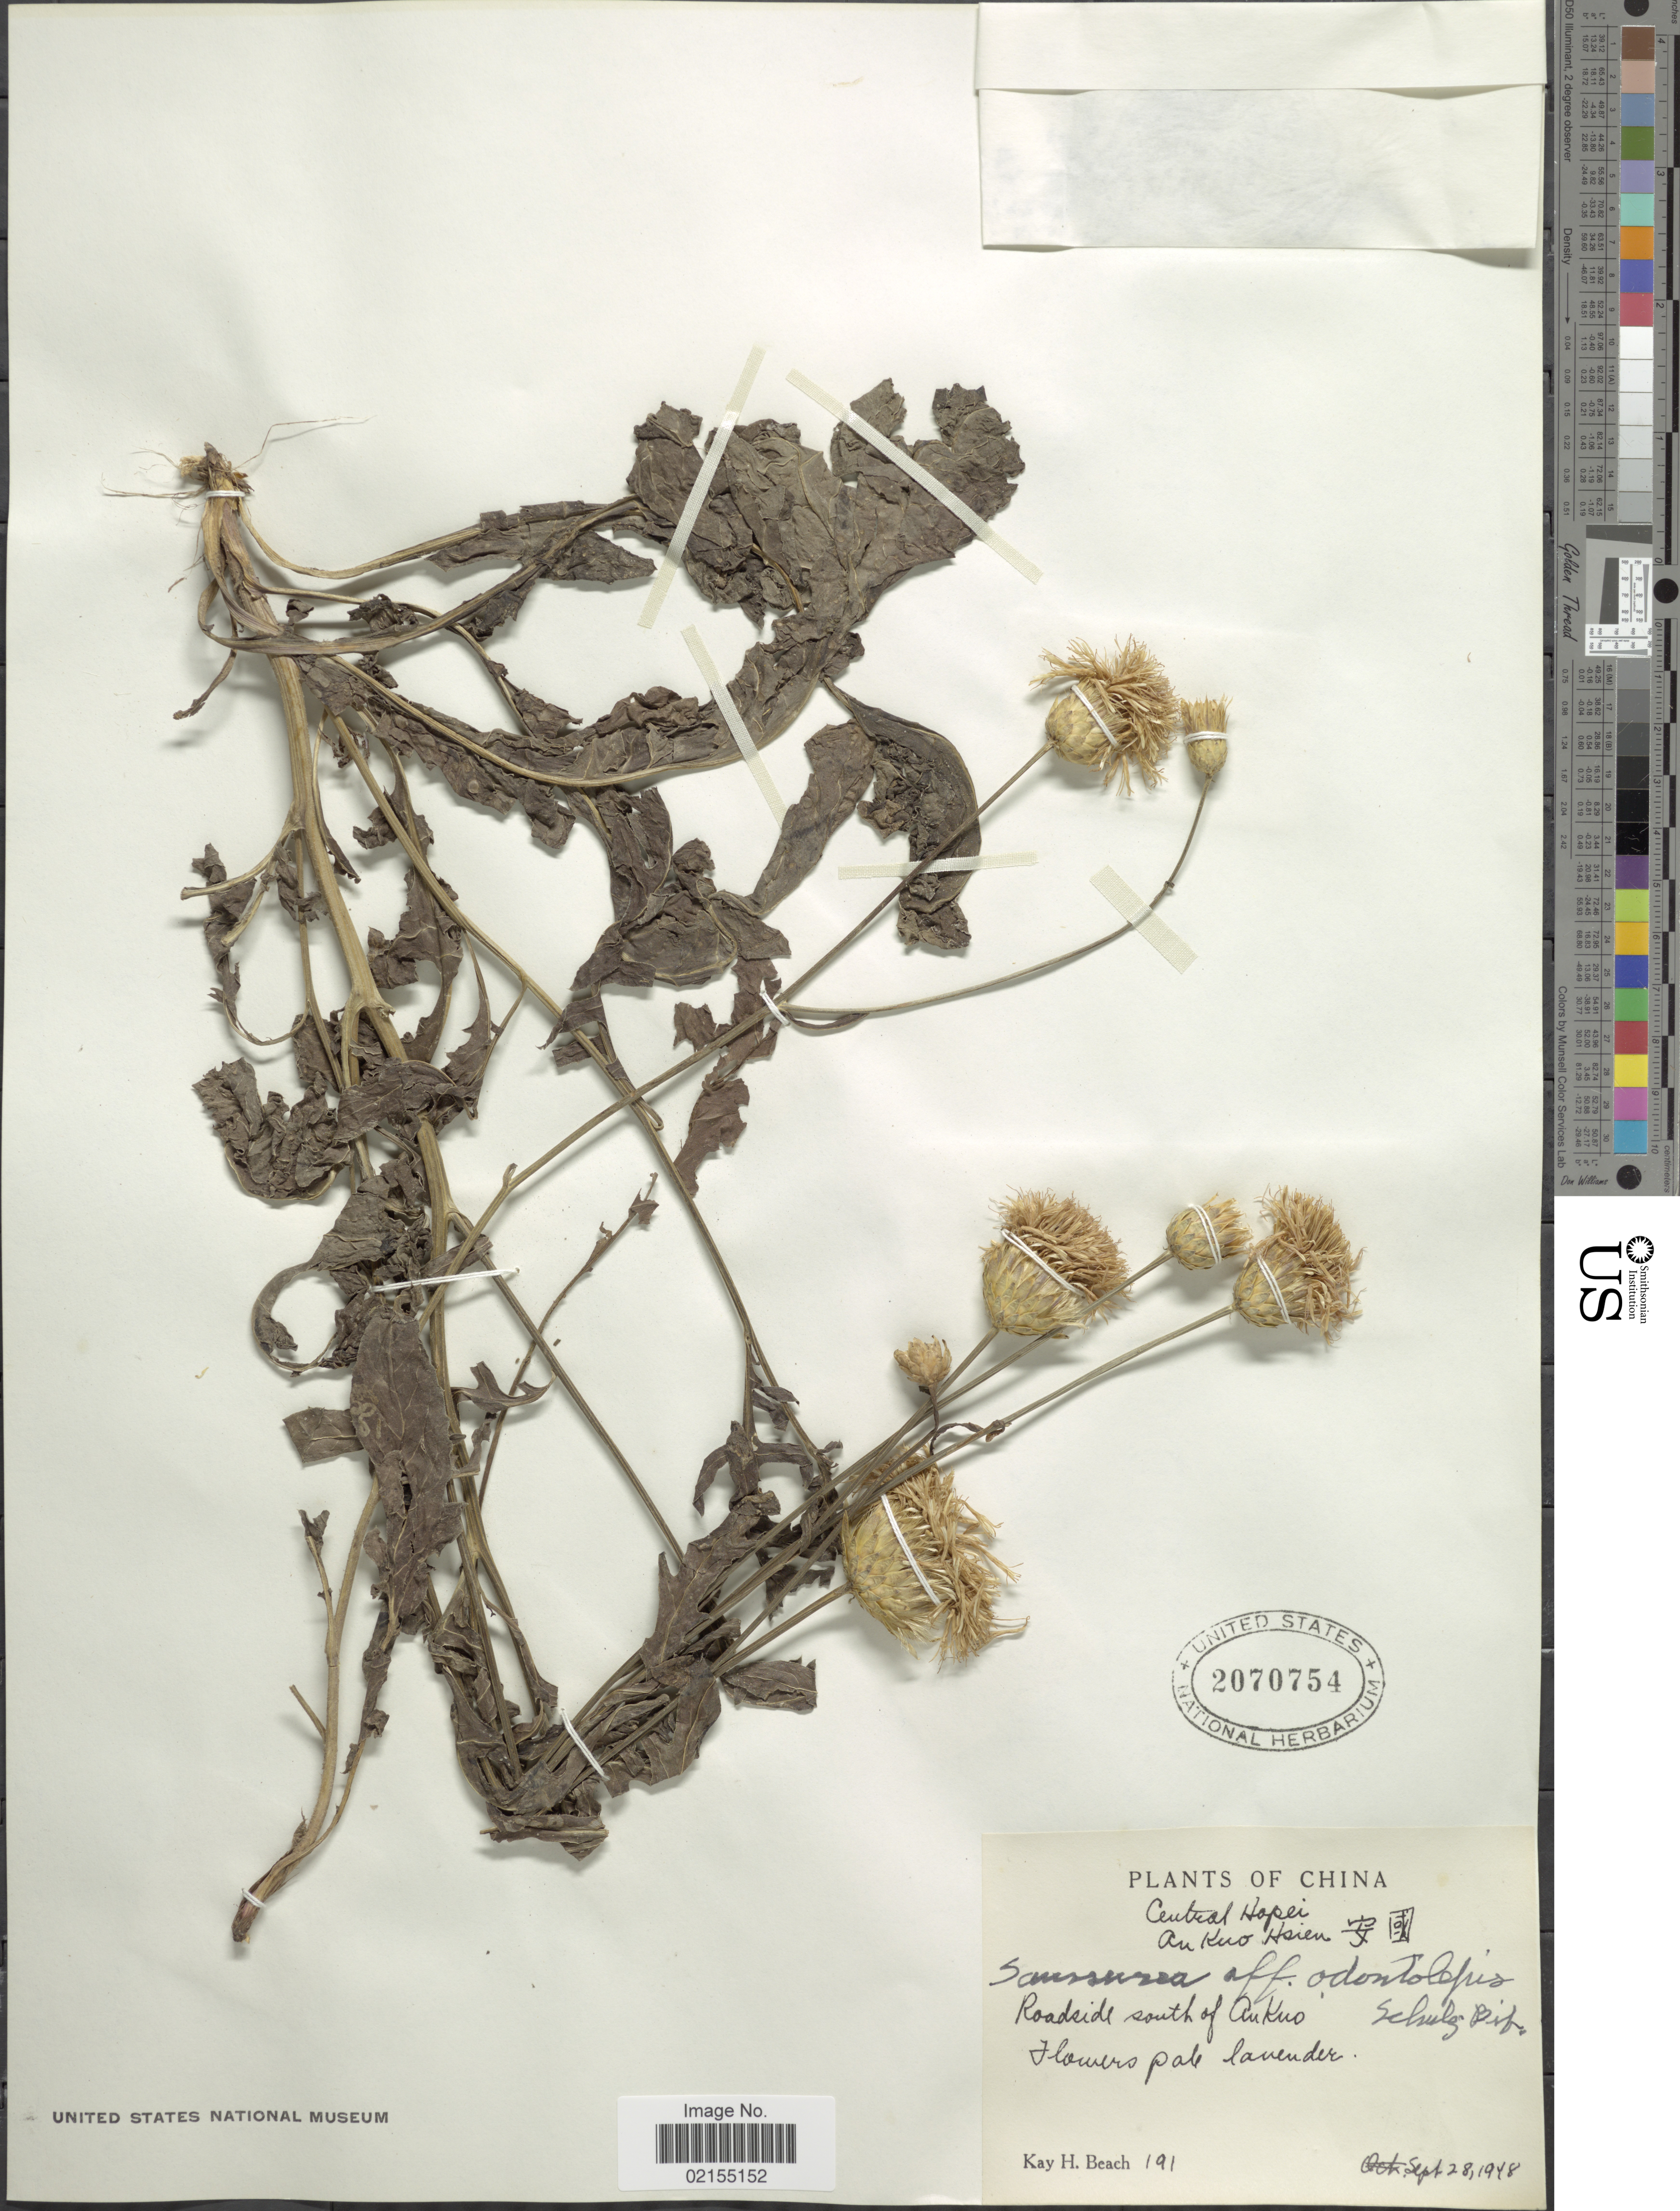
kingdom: Plantae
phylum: Tracheophyta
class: Magnoliopsida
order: Asterales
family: Asteraceae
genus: Klasea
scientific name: Klasea centauroides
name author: (L.) Kitag.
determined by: Chen, Yousheng S.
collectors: K. H. Beach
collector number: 191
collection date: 1948-09-28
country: China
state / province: Hebei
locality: Central Hopei, Au Kuo Hsien, south of Aukuo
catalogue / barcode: US 2070754